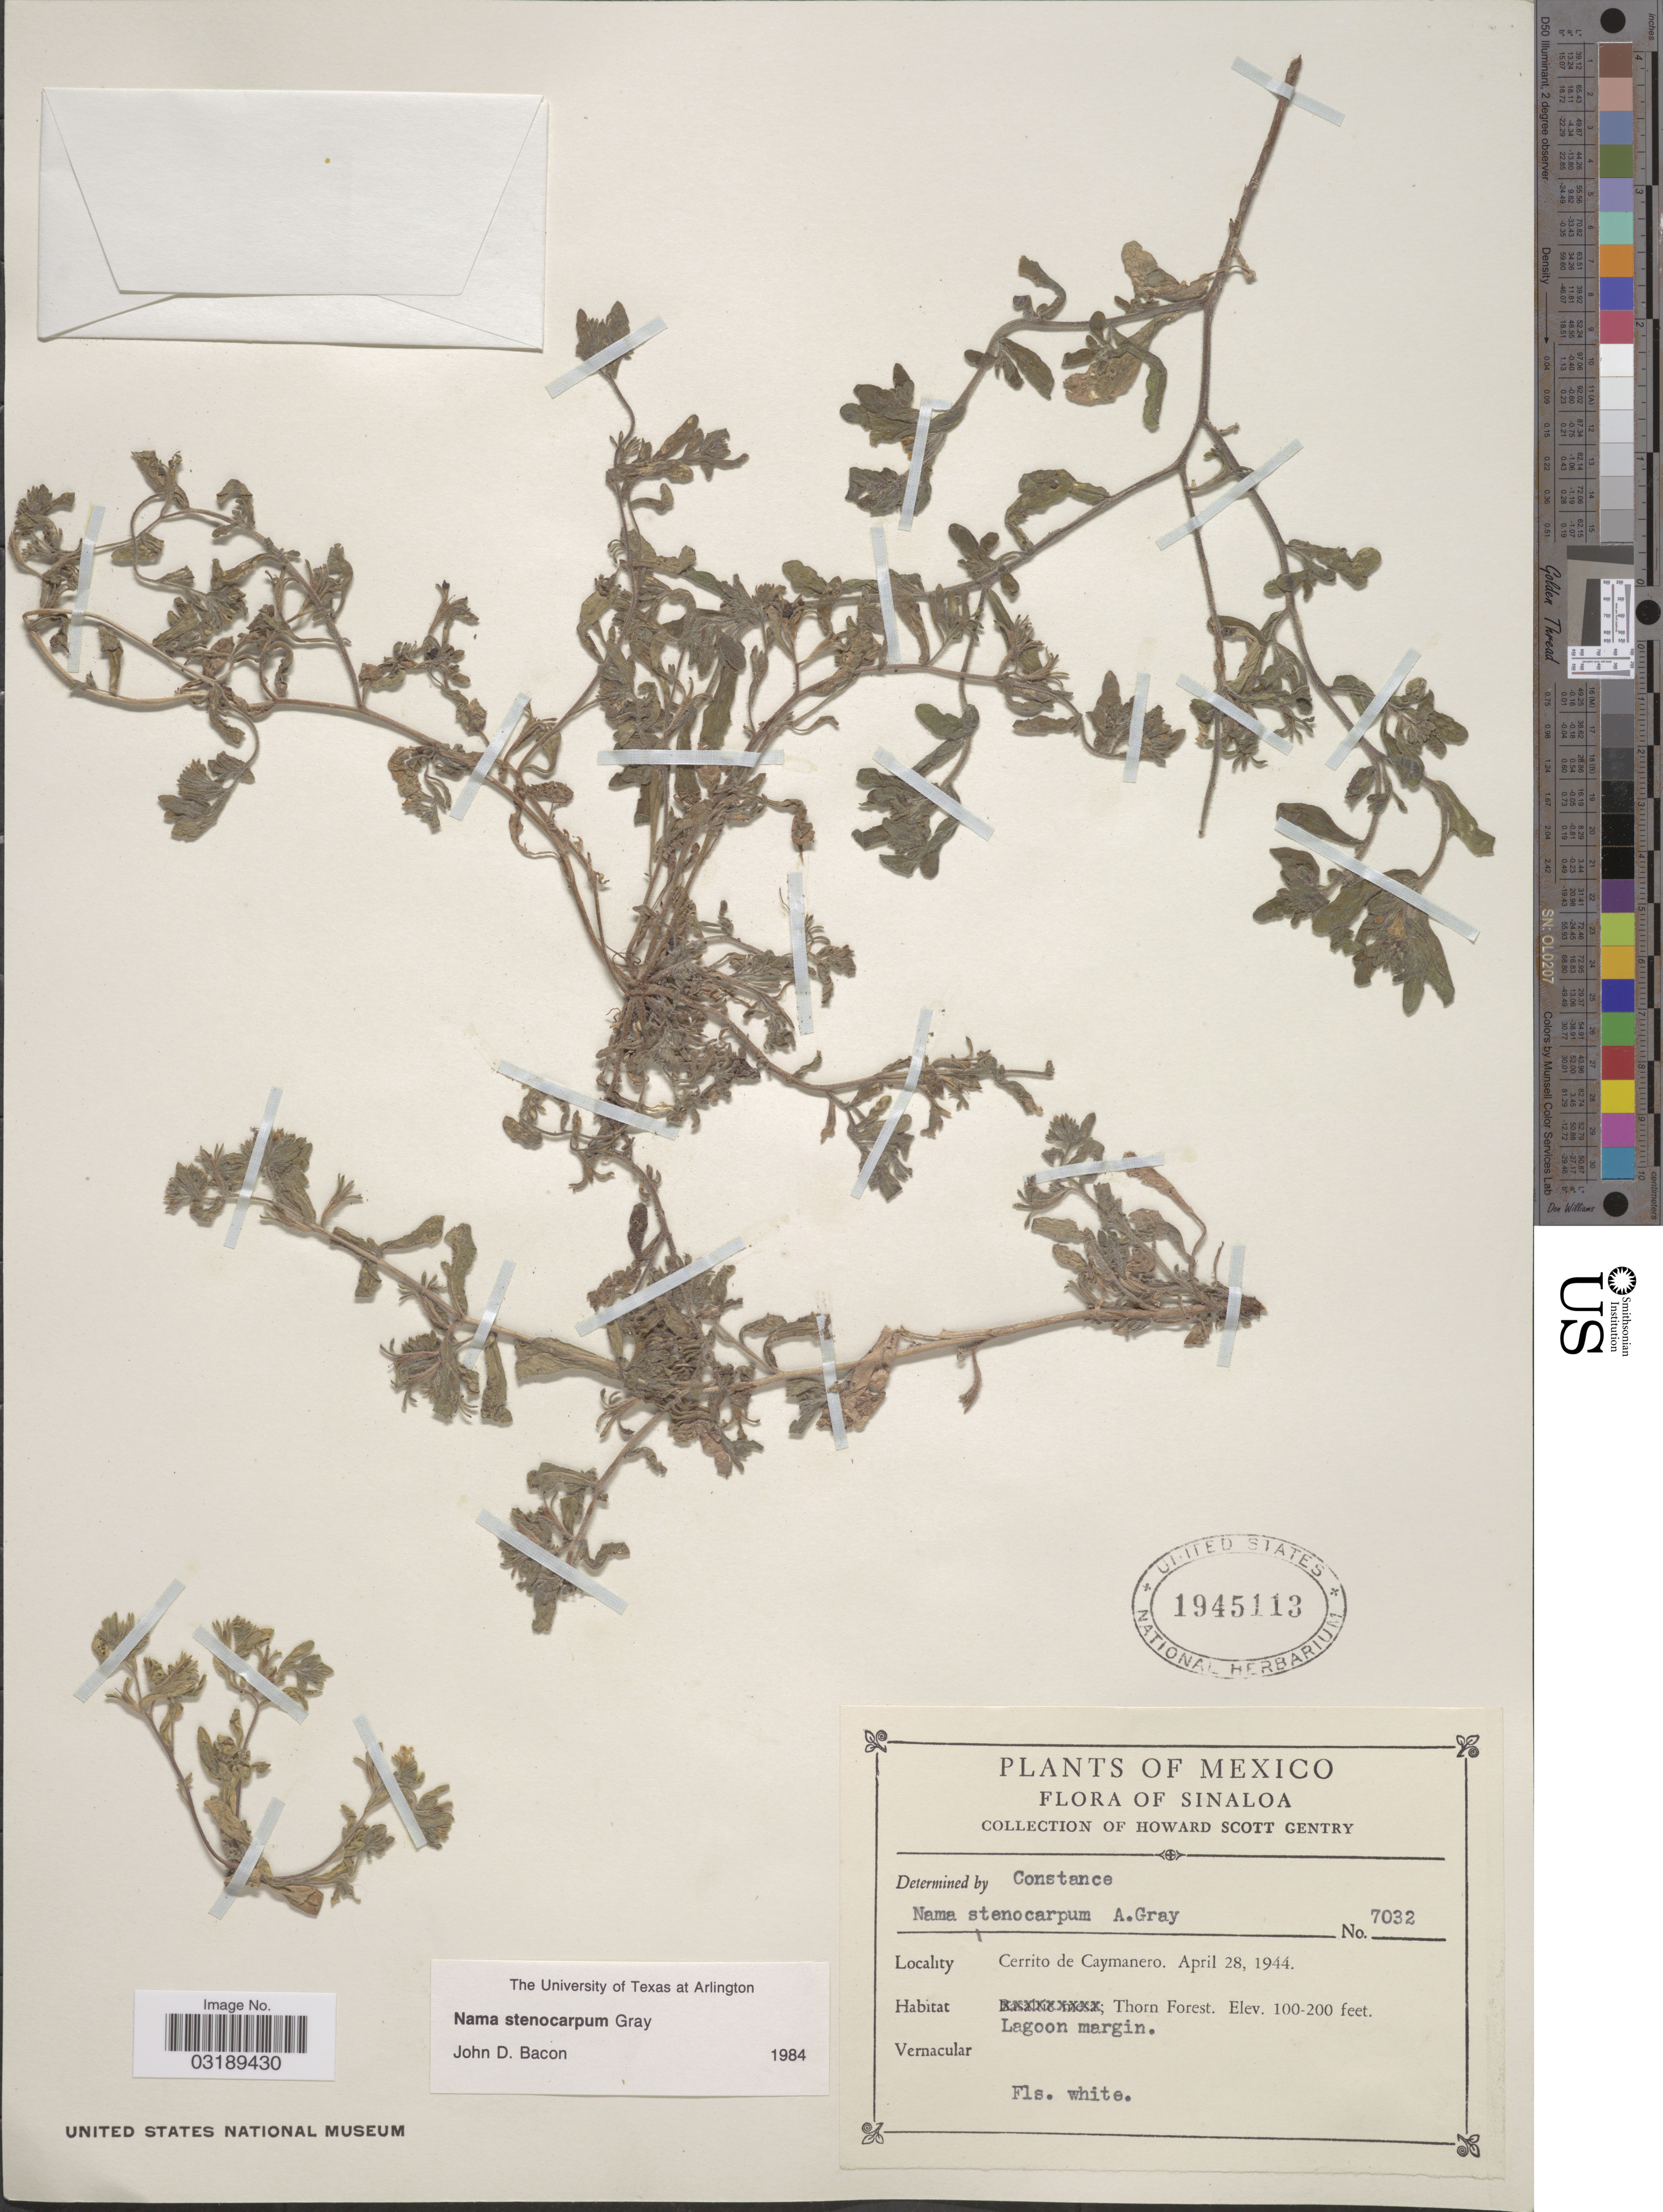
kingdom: Plantae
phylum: Tracheophyta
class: Magnoliopsida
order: Boraginales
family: Namaceae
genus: Nama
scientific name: Nama stenocarpum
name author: A. Gray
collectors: H. S. Gentry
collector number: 7032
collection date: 1944-04-28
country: Mexico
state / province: Sinaloa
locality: Cerrito de Caymanero.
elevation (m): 30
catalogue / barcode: US 1945113